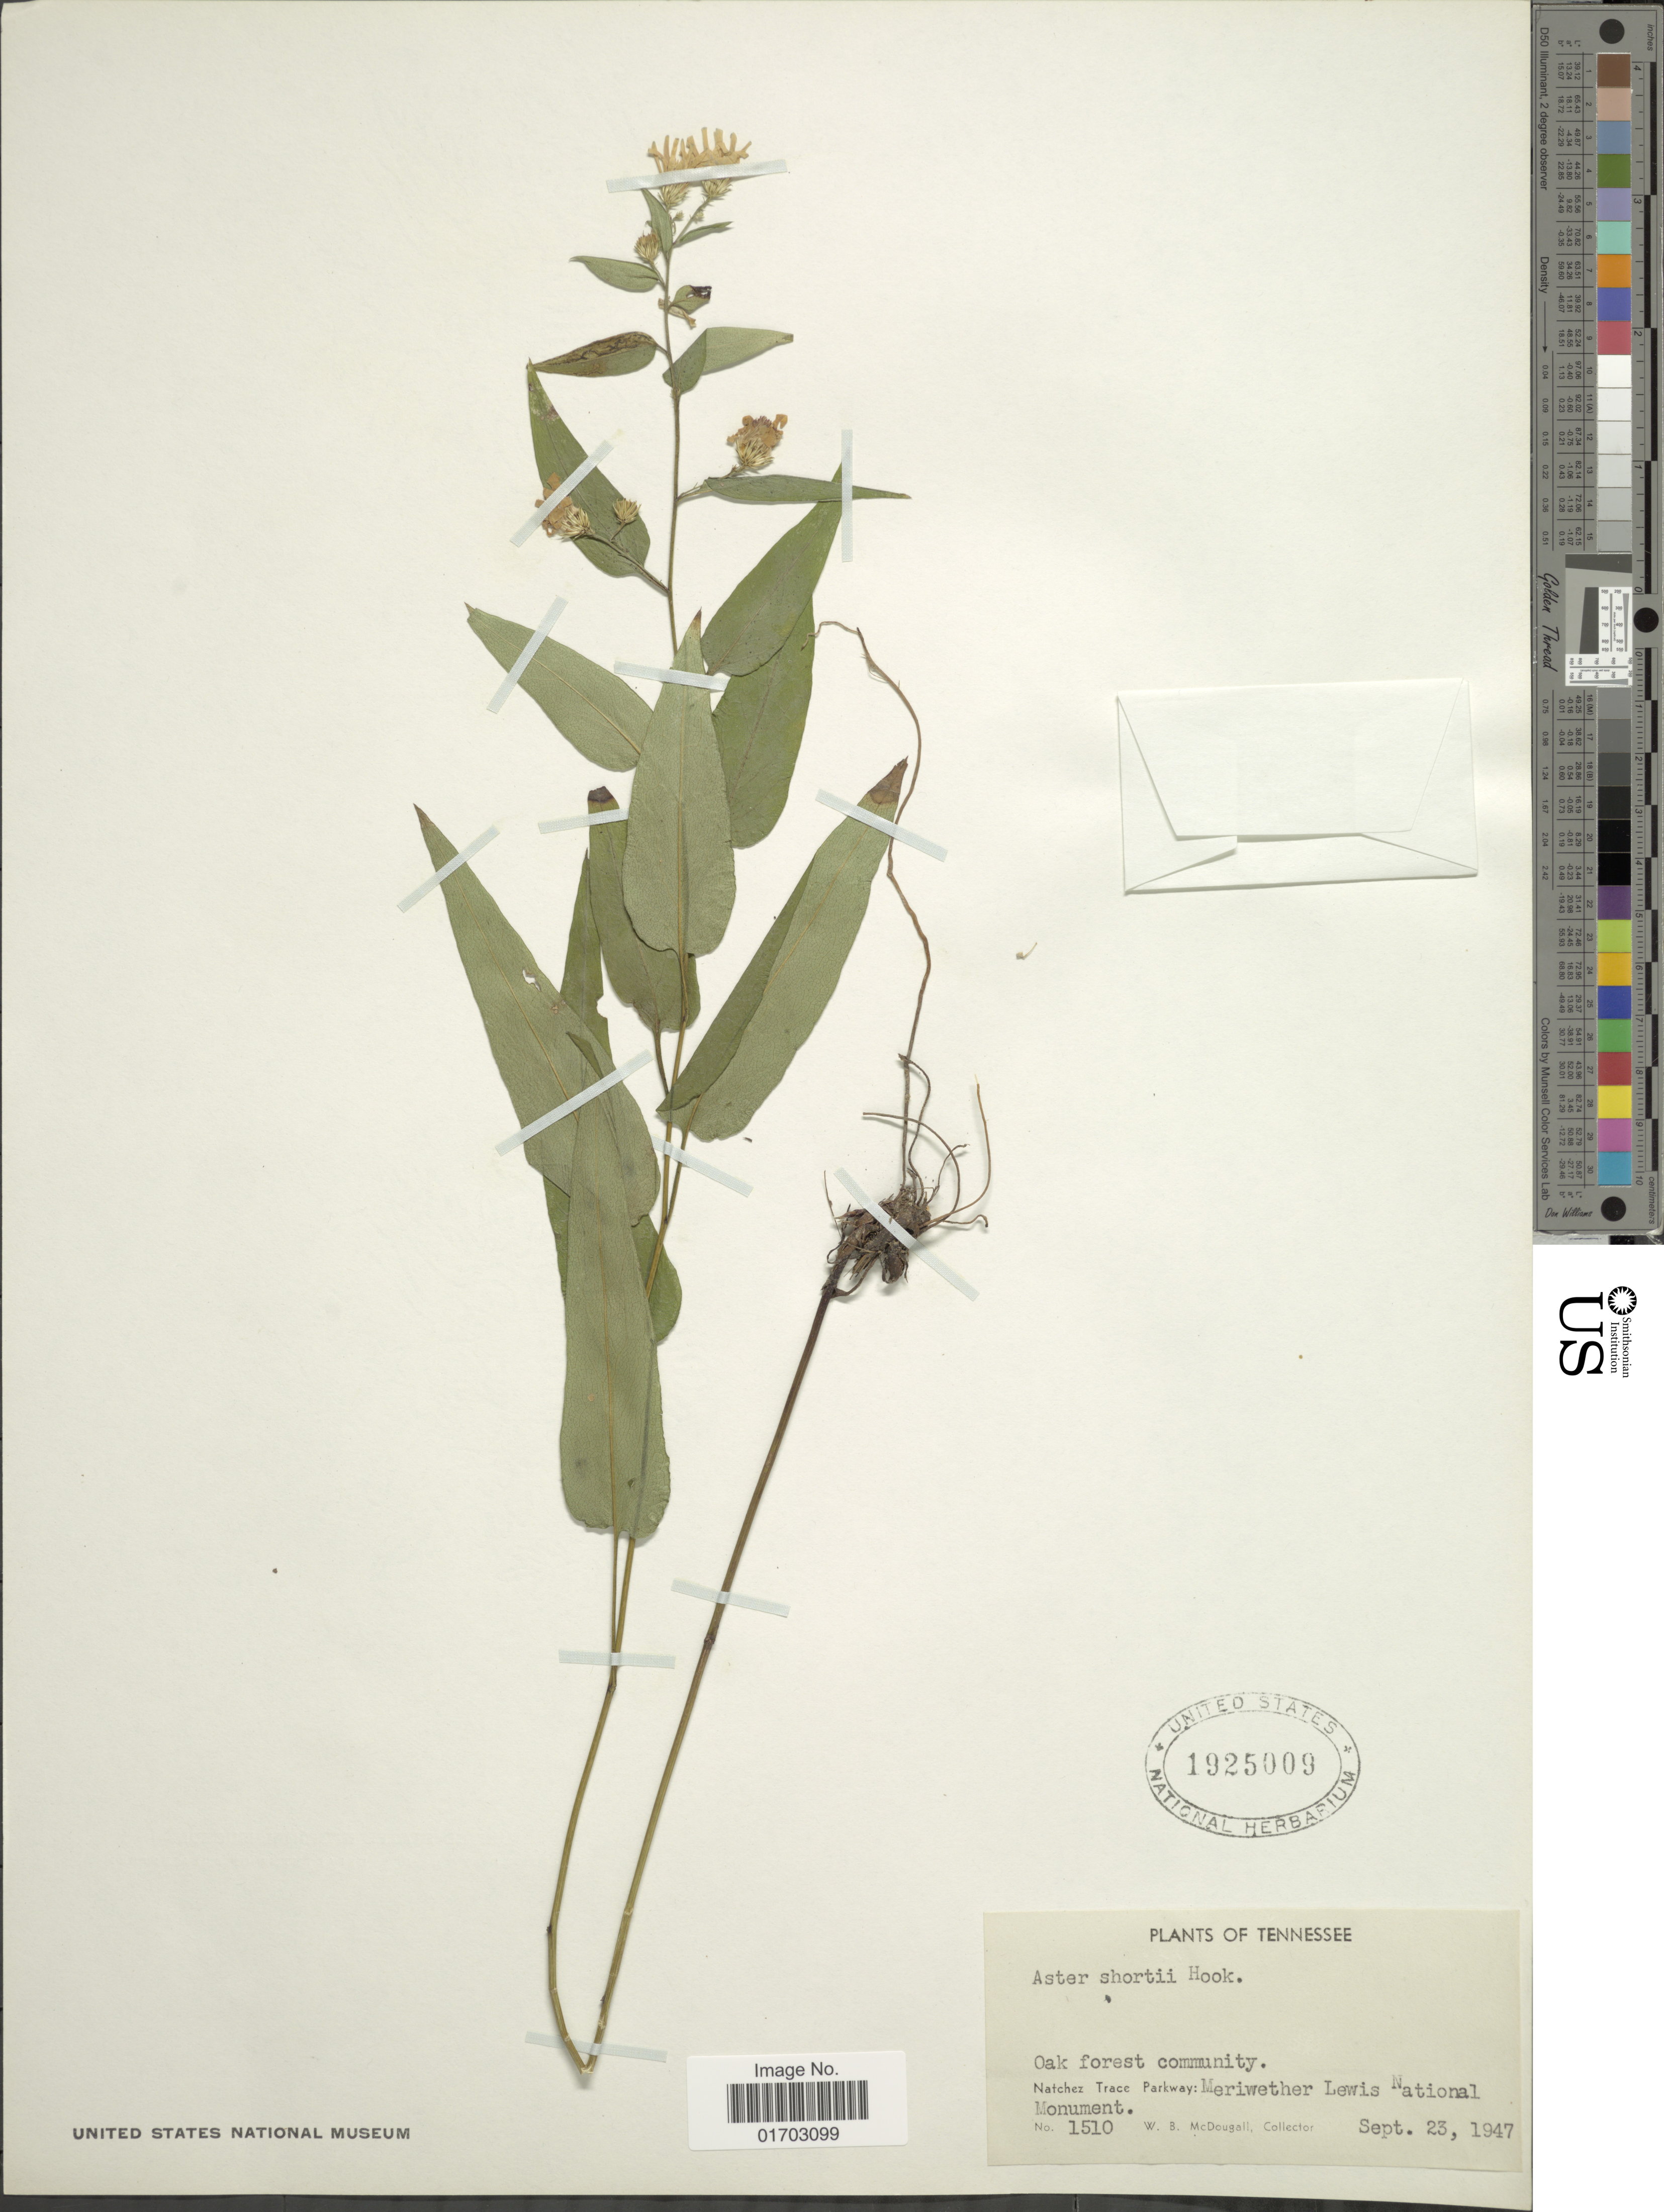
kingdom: Plantae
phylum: Tracheophyta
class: Magnoliopsida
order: Asterales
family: Asteraceae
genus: Symphyotrichum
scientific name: Symphyotrichum shortii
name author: (Lindl.) G.L. Nesom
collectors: W. B. McDougal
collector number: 1510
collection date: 1947-09-23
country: United States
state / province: Tennessee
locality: Natchez Trace Parkway, Meriwether Lewis National Monument.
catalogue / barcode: US 1925009